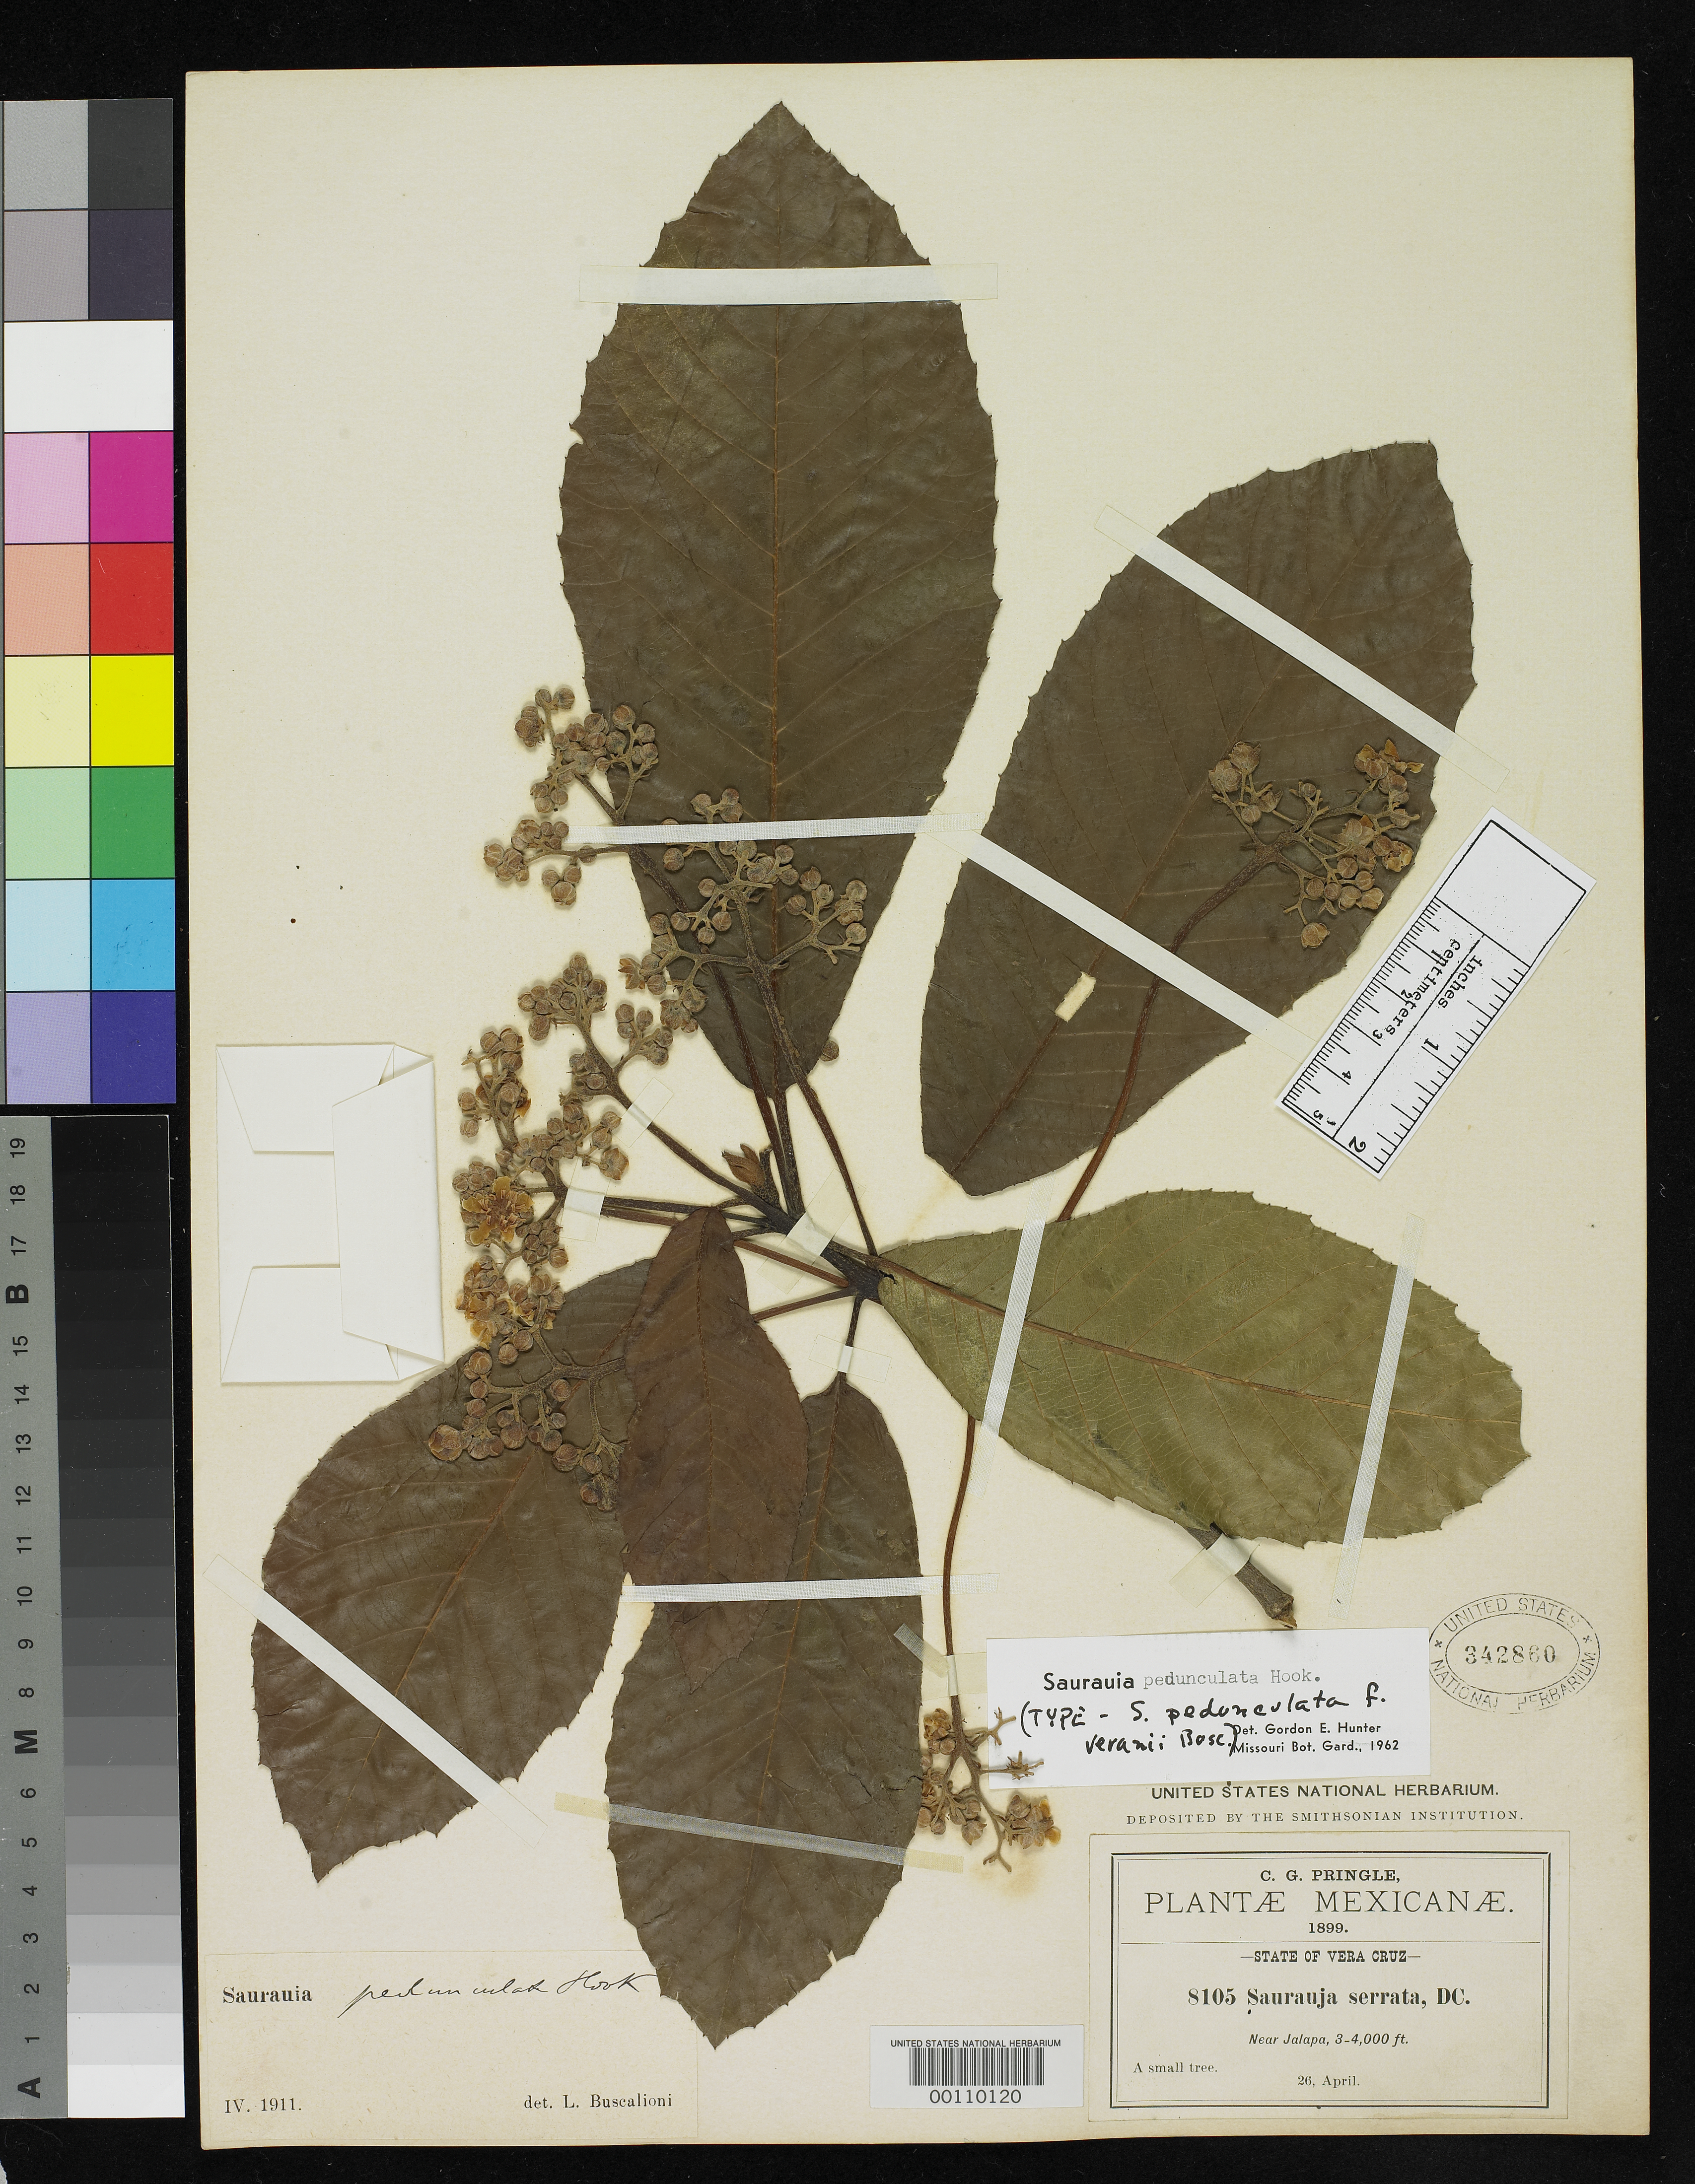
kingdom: Plantae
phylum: Tracheophyta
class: Magnoliopsida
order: Ericales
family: Actinidiaceae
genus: Saurauia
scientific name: Saurauia pedunculata f. veranii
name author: Buscal.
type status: Lectotype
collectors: C. G. Pringle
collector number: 8105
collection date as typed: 26 Apr 1899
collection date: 1899-04-26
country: Mexico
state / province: Veracruz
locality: Near Jalapa.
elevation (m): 914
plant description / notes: One of two collections cited in protologue; effectively lectotypified by Hunter (1966) but specific sheet or herbarium not designated.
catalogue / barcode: US 342860